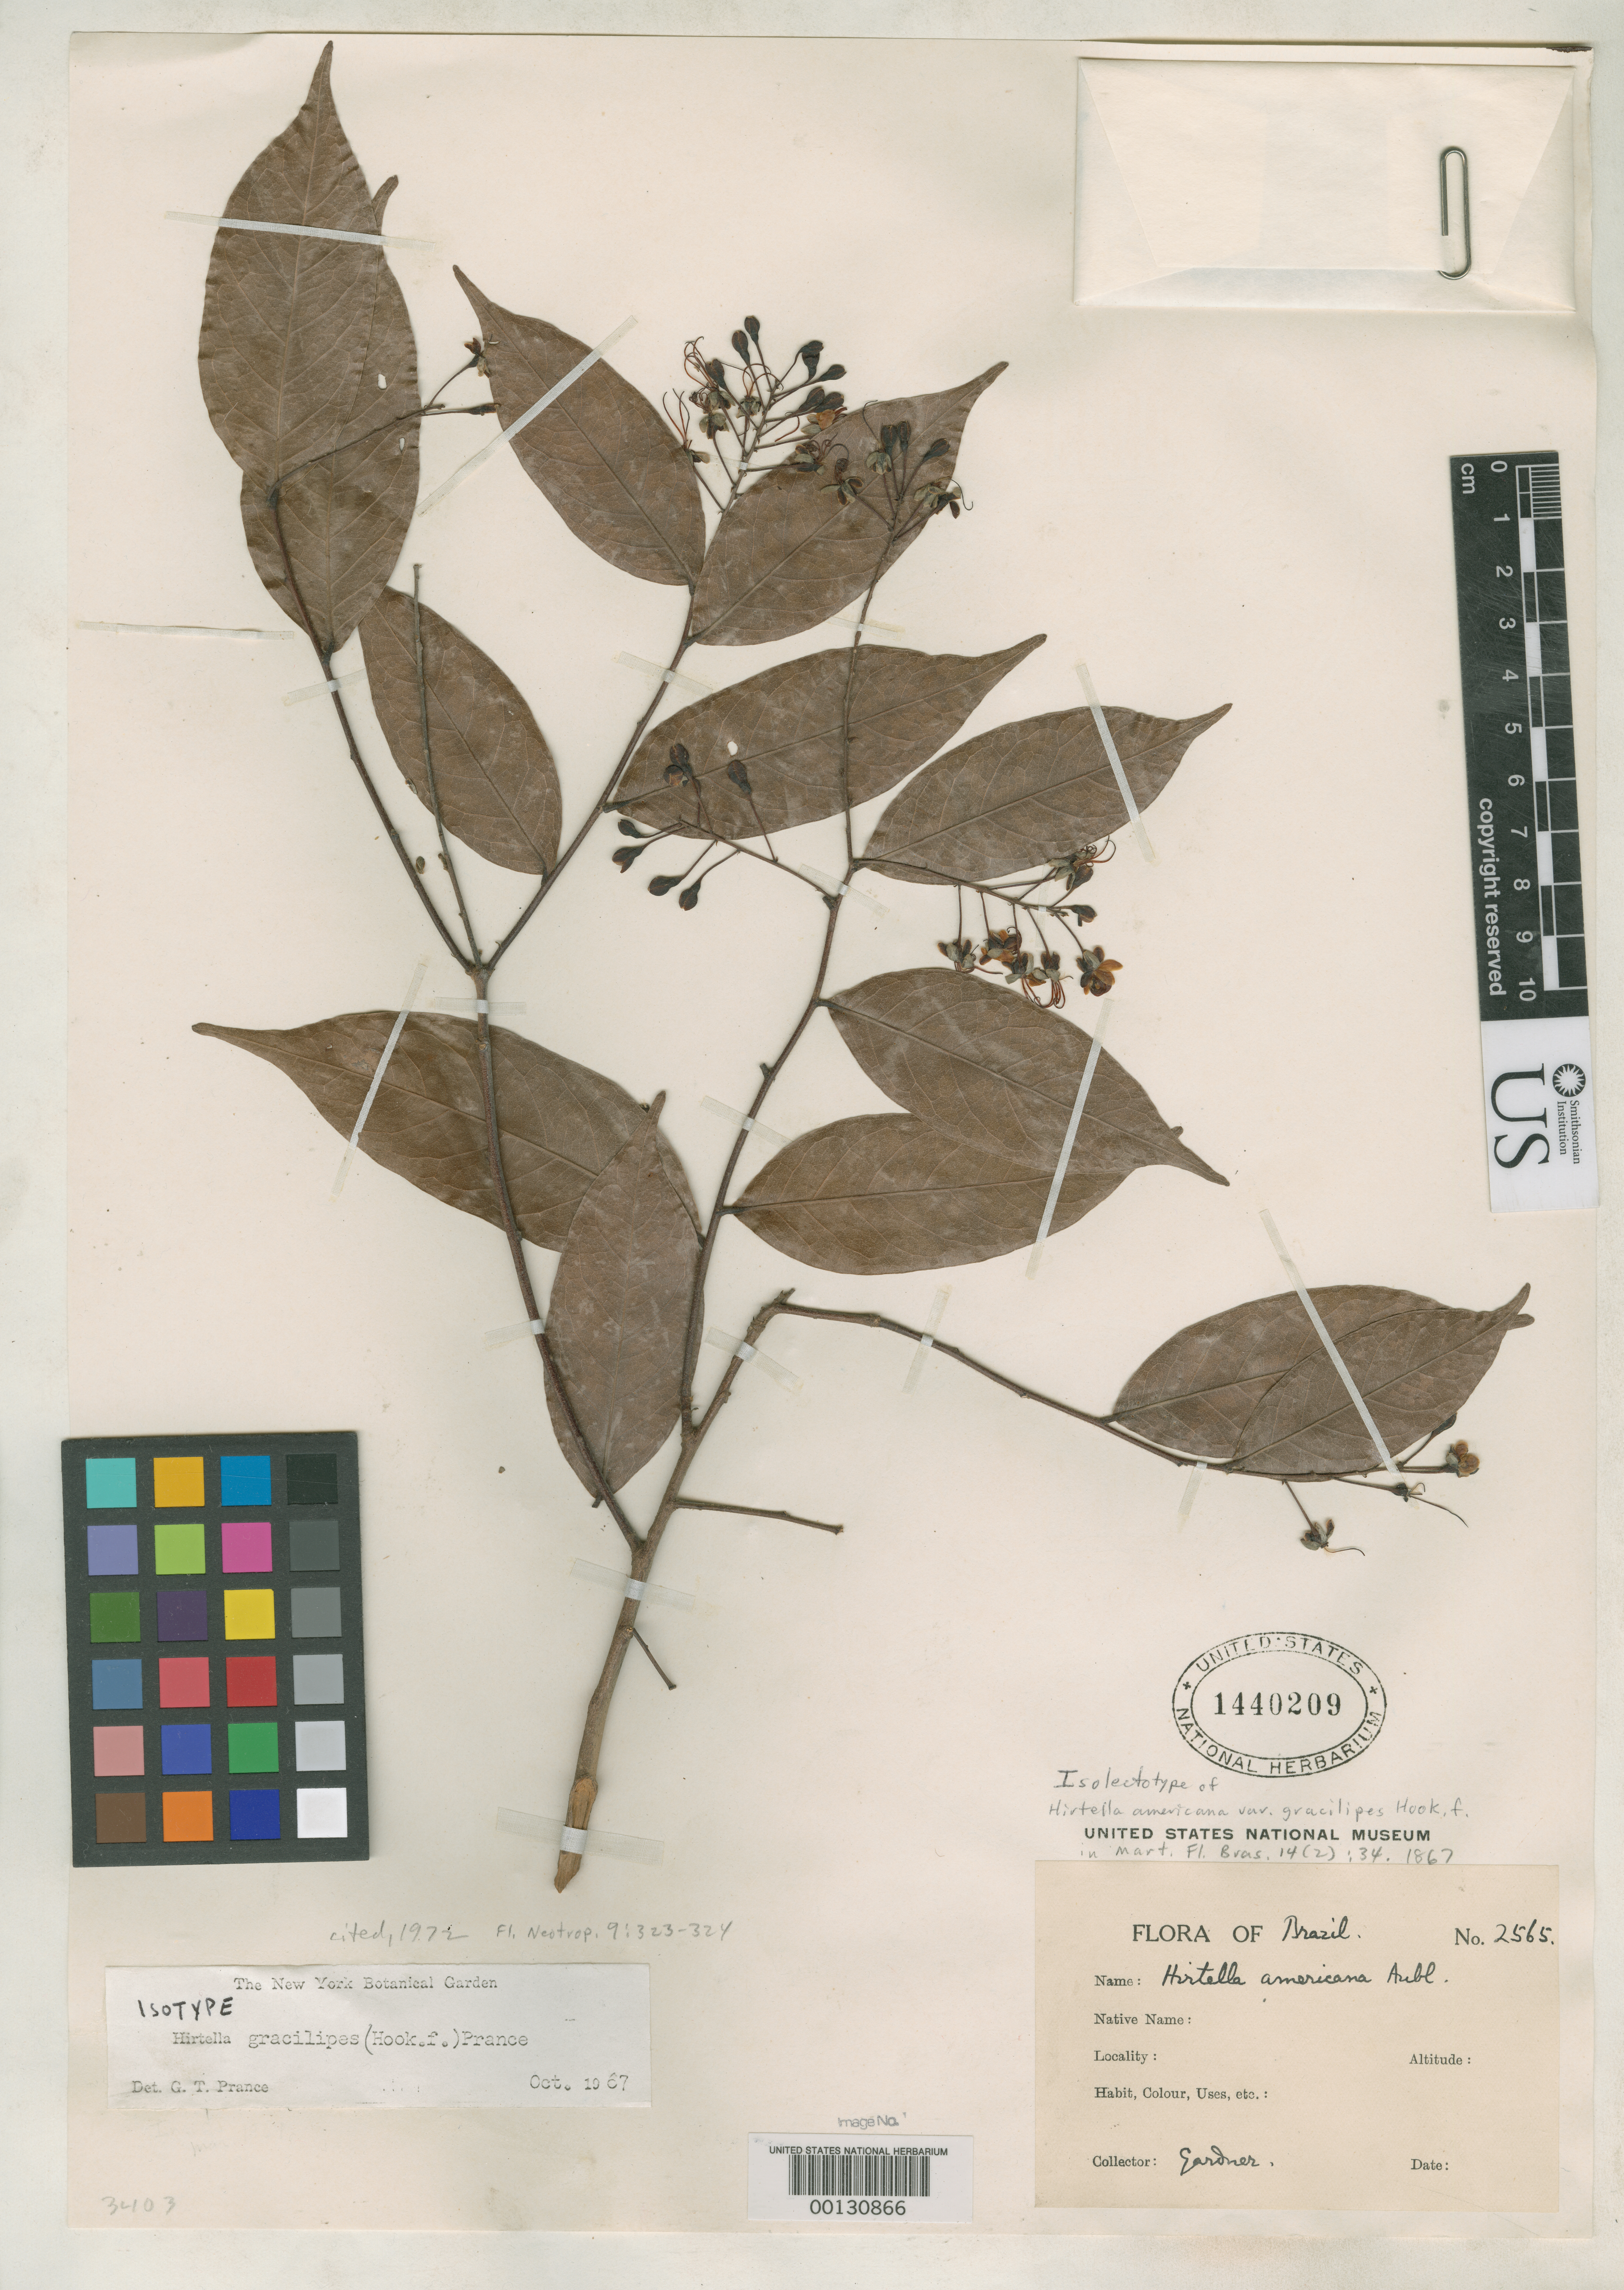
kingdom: Plantae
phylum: Tracheophyta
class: Magnoliopsida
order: Malpighiales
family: Chrysobalanaceae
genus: Hirtella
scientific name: Hirtella americana var. gracilipes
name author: Hook. f. in Mart.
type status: Isolectotype; Isosyntype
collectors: G. Gardner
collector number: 2565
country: Brazil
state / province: Piauí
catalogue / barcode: US 1440209